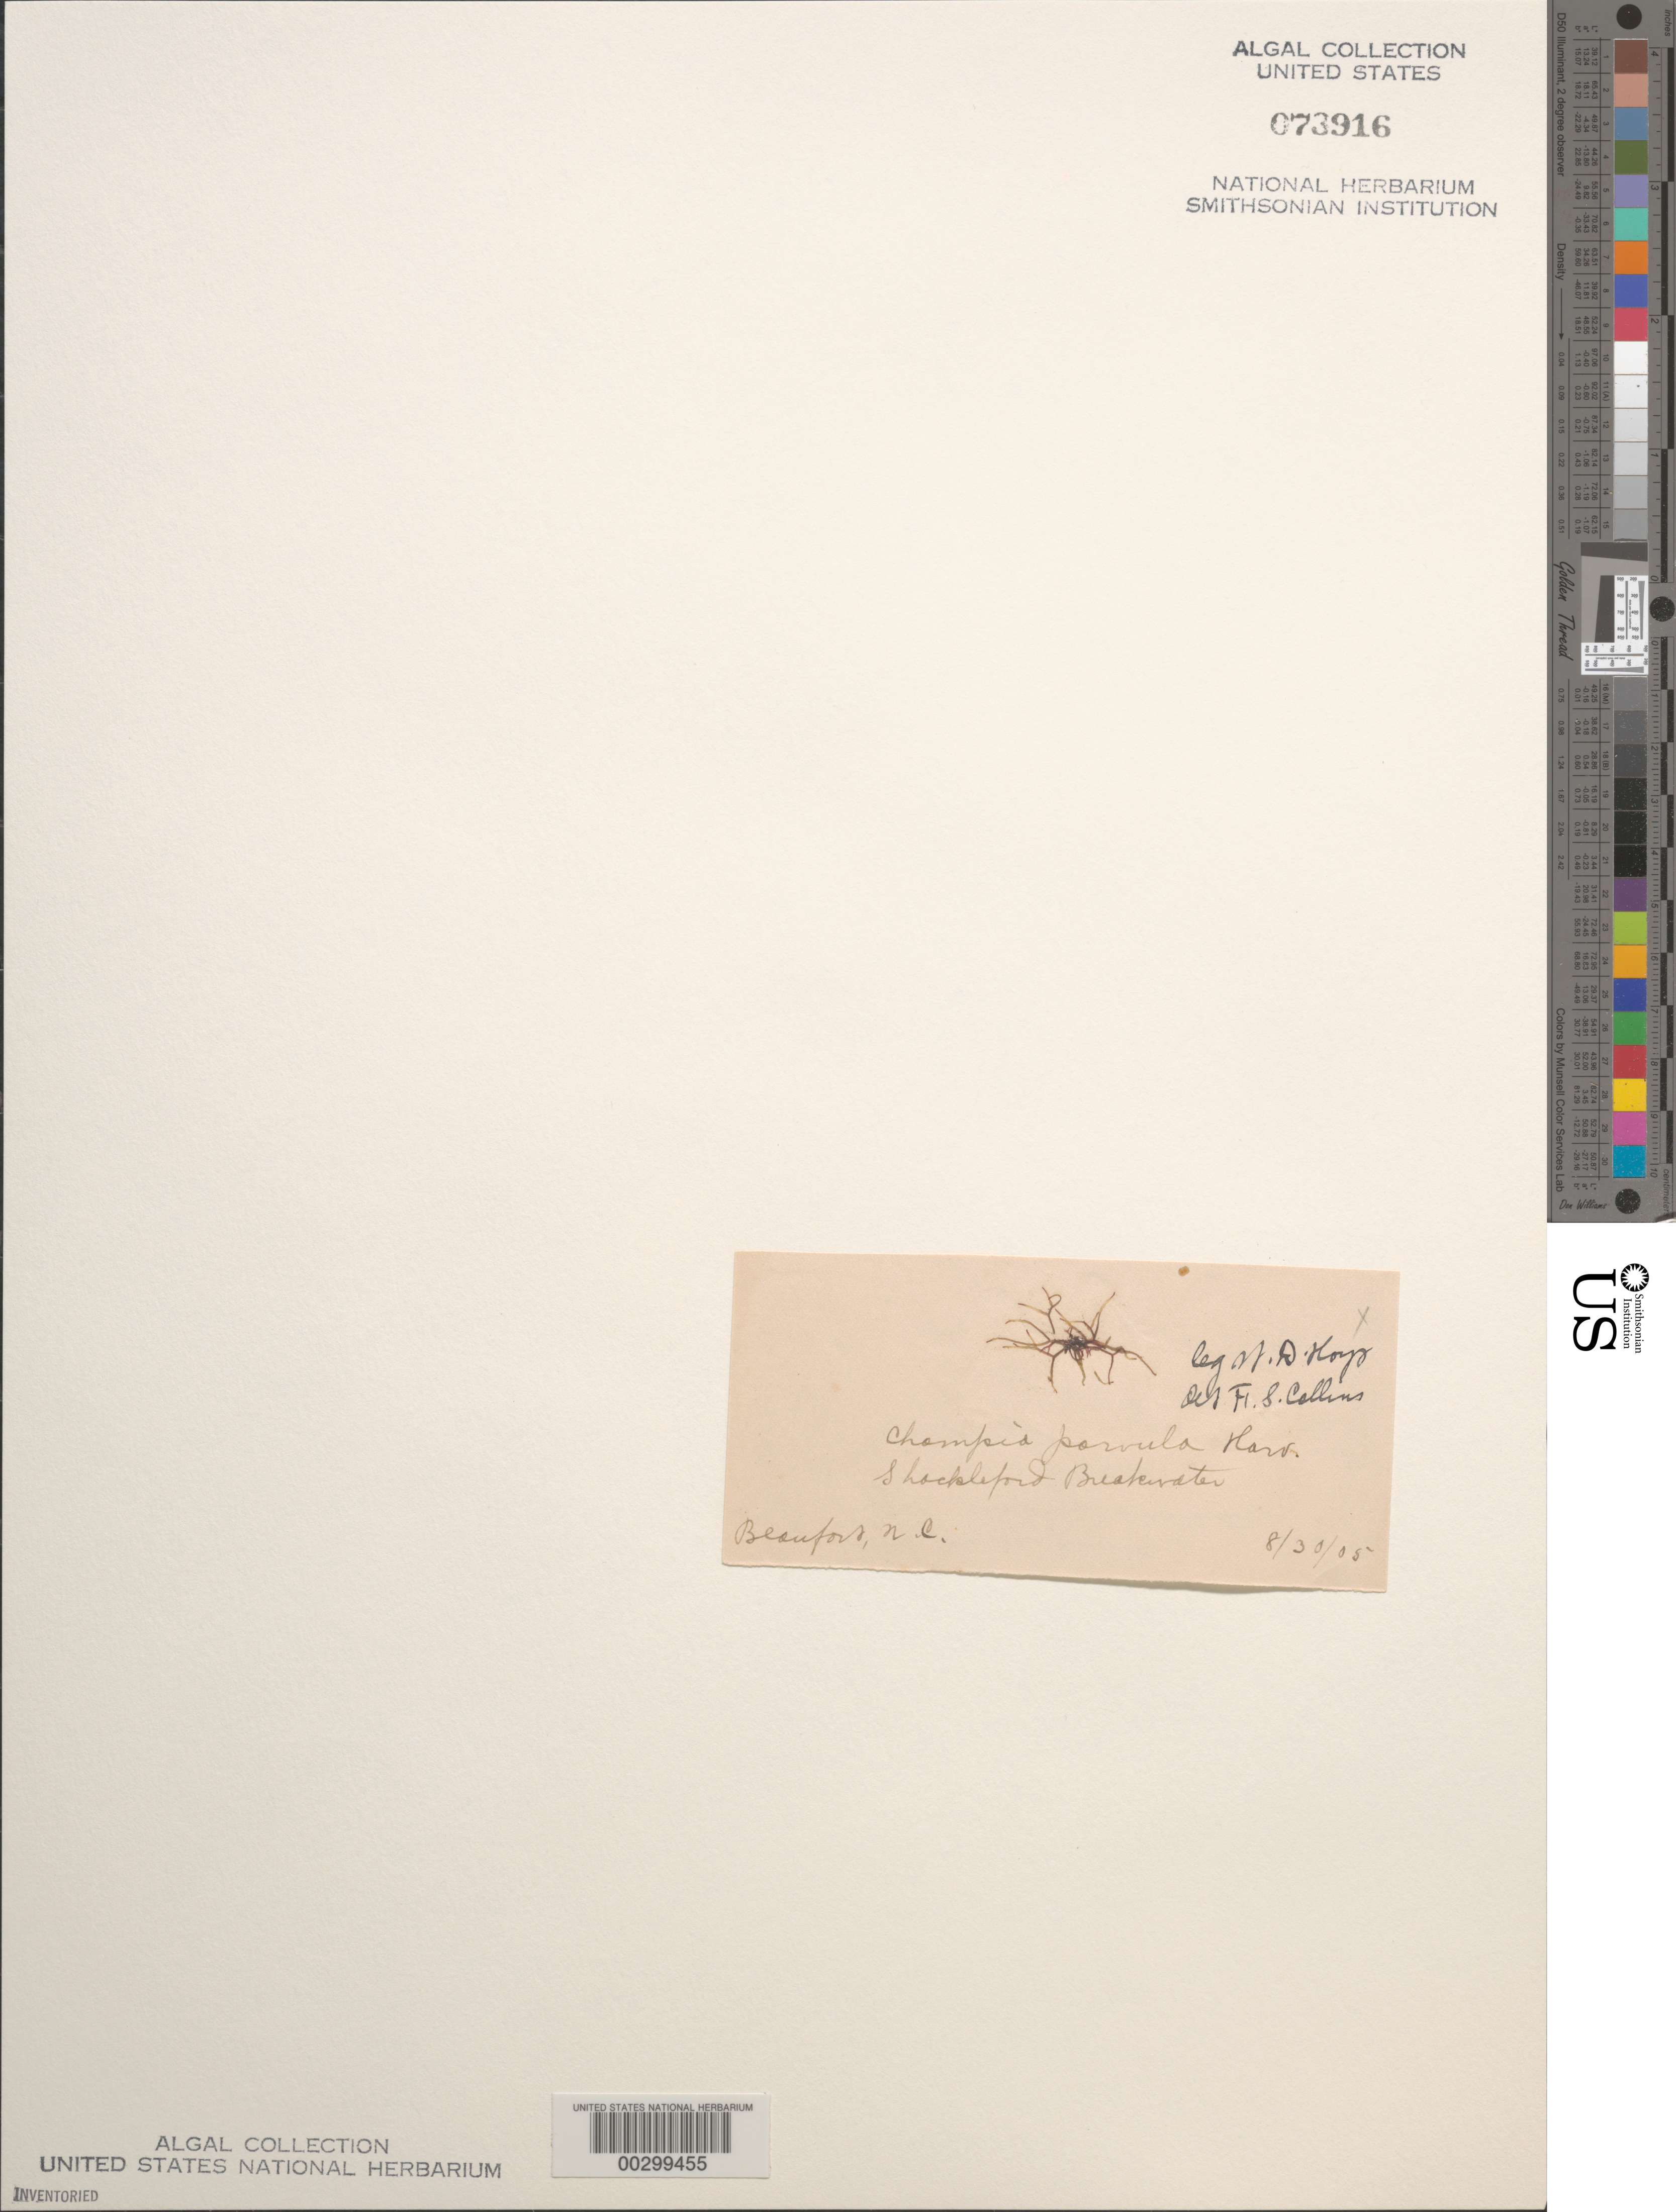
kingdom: Plantae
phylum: Rhodophyta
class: Florideophyceae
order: Rhodymeniales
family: Champiaceae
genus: Champia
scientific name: Champia parvula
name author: (C. Agardh) Harv.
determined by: Collins, Frank S.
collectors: W. D. Hoyt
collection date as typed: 30 Aug 1905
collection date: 1905-08-30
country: United States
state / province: North Carolina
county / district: Carteret County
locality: Beaufort, Shackleford breakwater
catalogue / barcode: US 73916